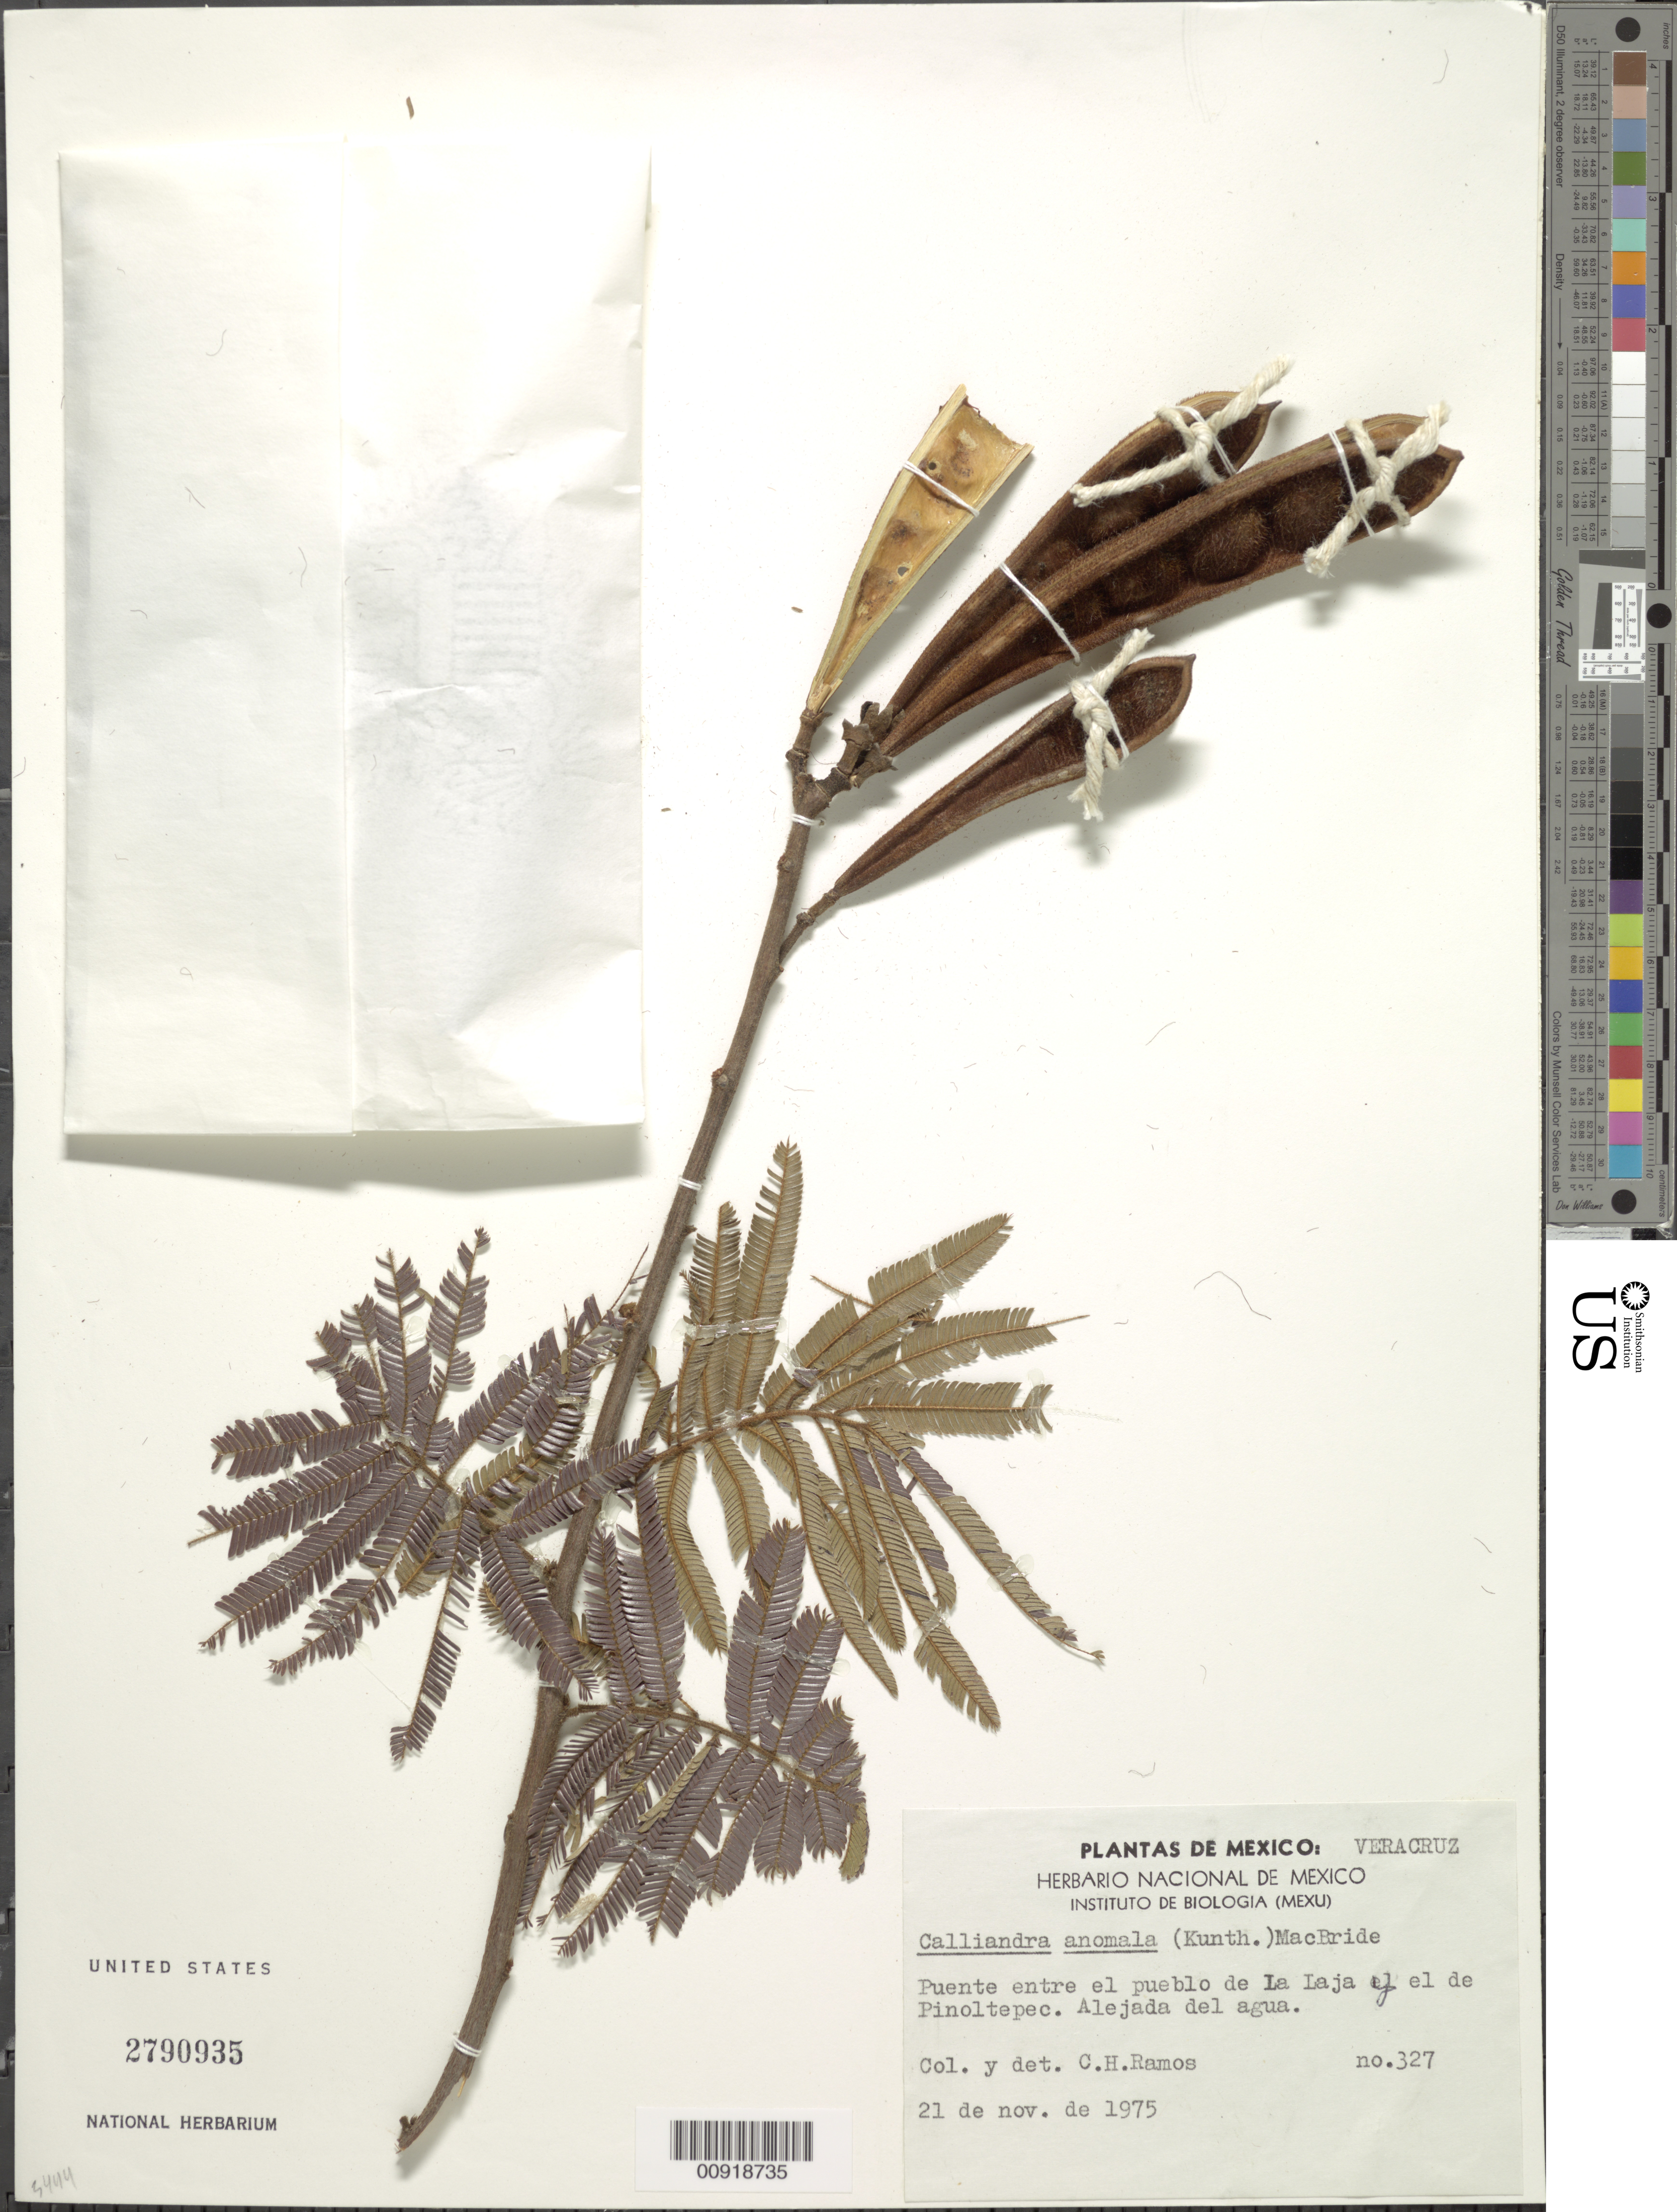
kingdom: Plantae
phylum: Tracheophyta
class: Magnoliopsida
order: Fabales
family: Fabaceae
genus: Calliandra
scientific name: Calliandra anomala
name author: (Kunth) J.F. Macbr.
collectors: C. H. Ramos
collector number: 327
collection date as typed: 21 Nov 1975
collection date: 1975-11-21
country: Mexico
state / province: Veracruz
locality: Puente entre el pueblo de La Laja y el de Pinoltepec.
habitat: Alejada del agua.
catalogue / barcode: US 2790935